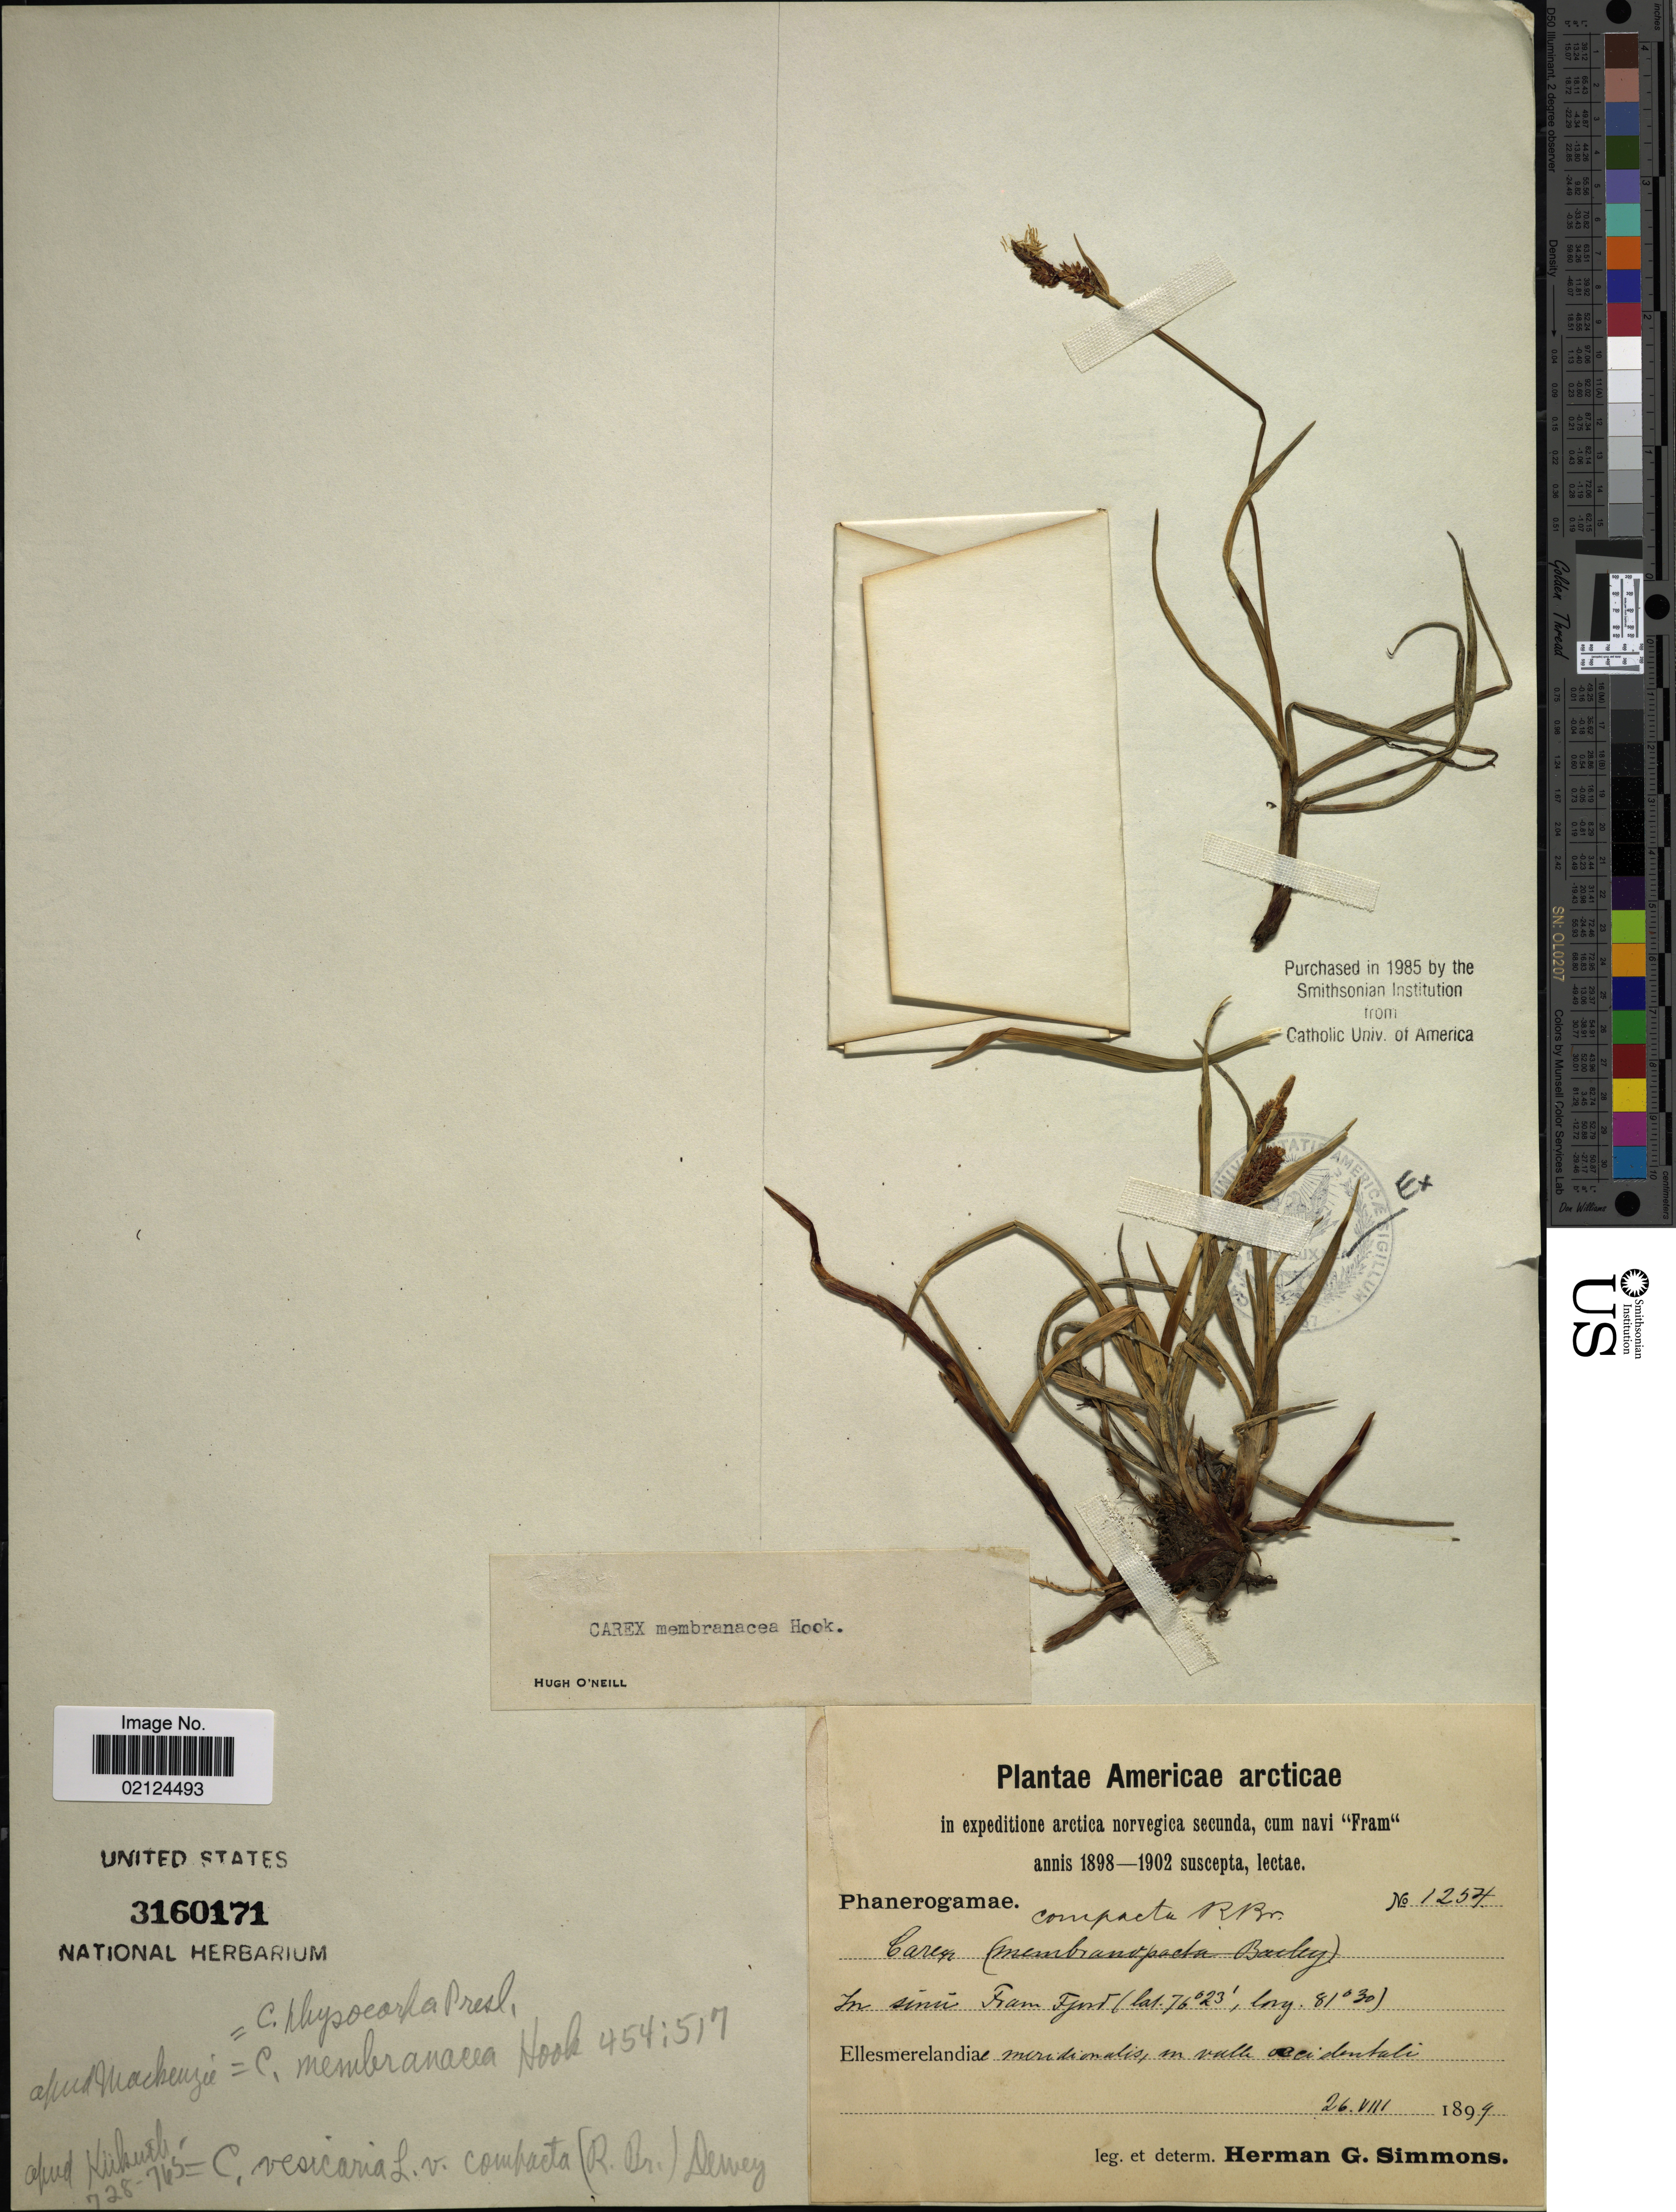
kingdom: Plantae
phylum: Tracheophyta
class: Liliopsida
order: Poales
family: Cyperaceae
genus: Carex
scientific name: Carex membranacea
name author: Hook.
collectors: H. Simmons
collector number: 1254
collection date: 1899-08-26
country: Canada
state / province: Nunavut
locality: Americae arcticae, In sinu Fram Fjord, Ellesmerelandia meridionalis, in valle occidentali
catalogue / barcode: US 3160171